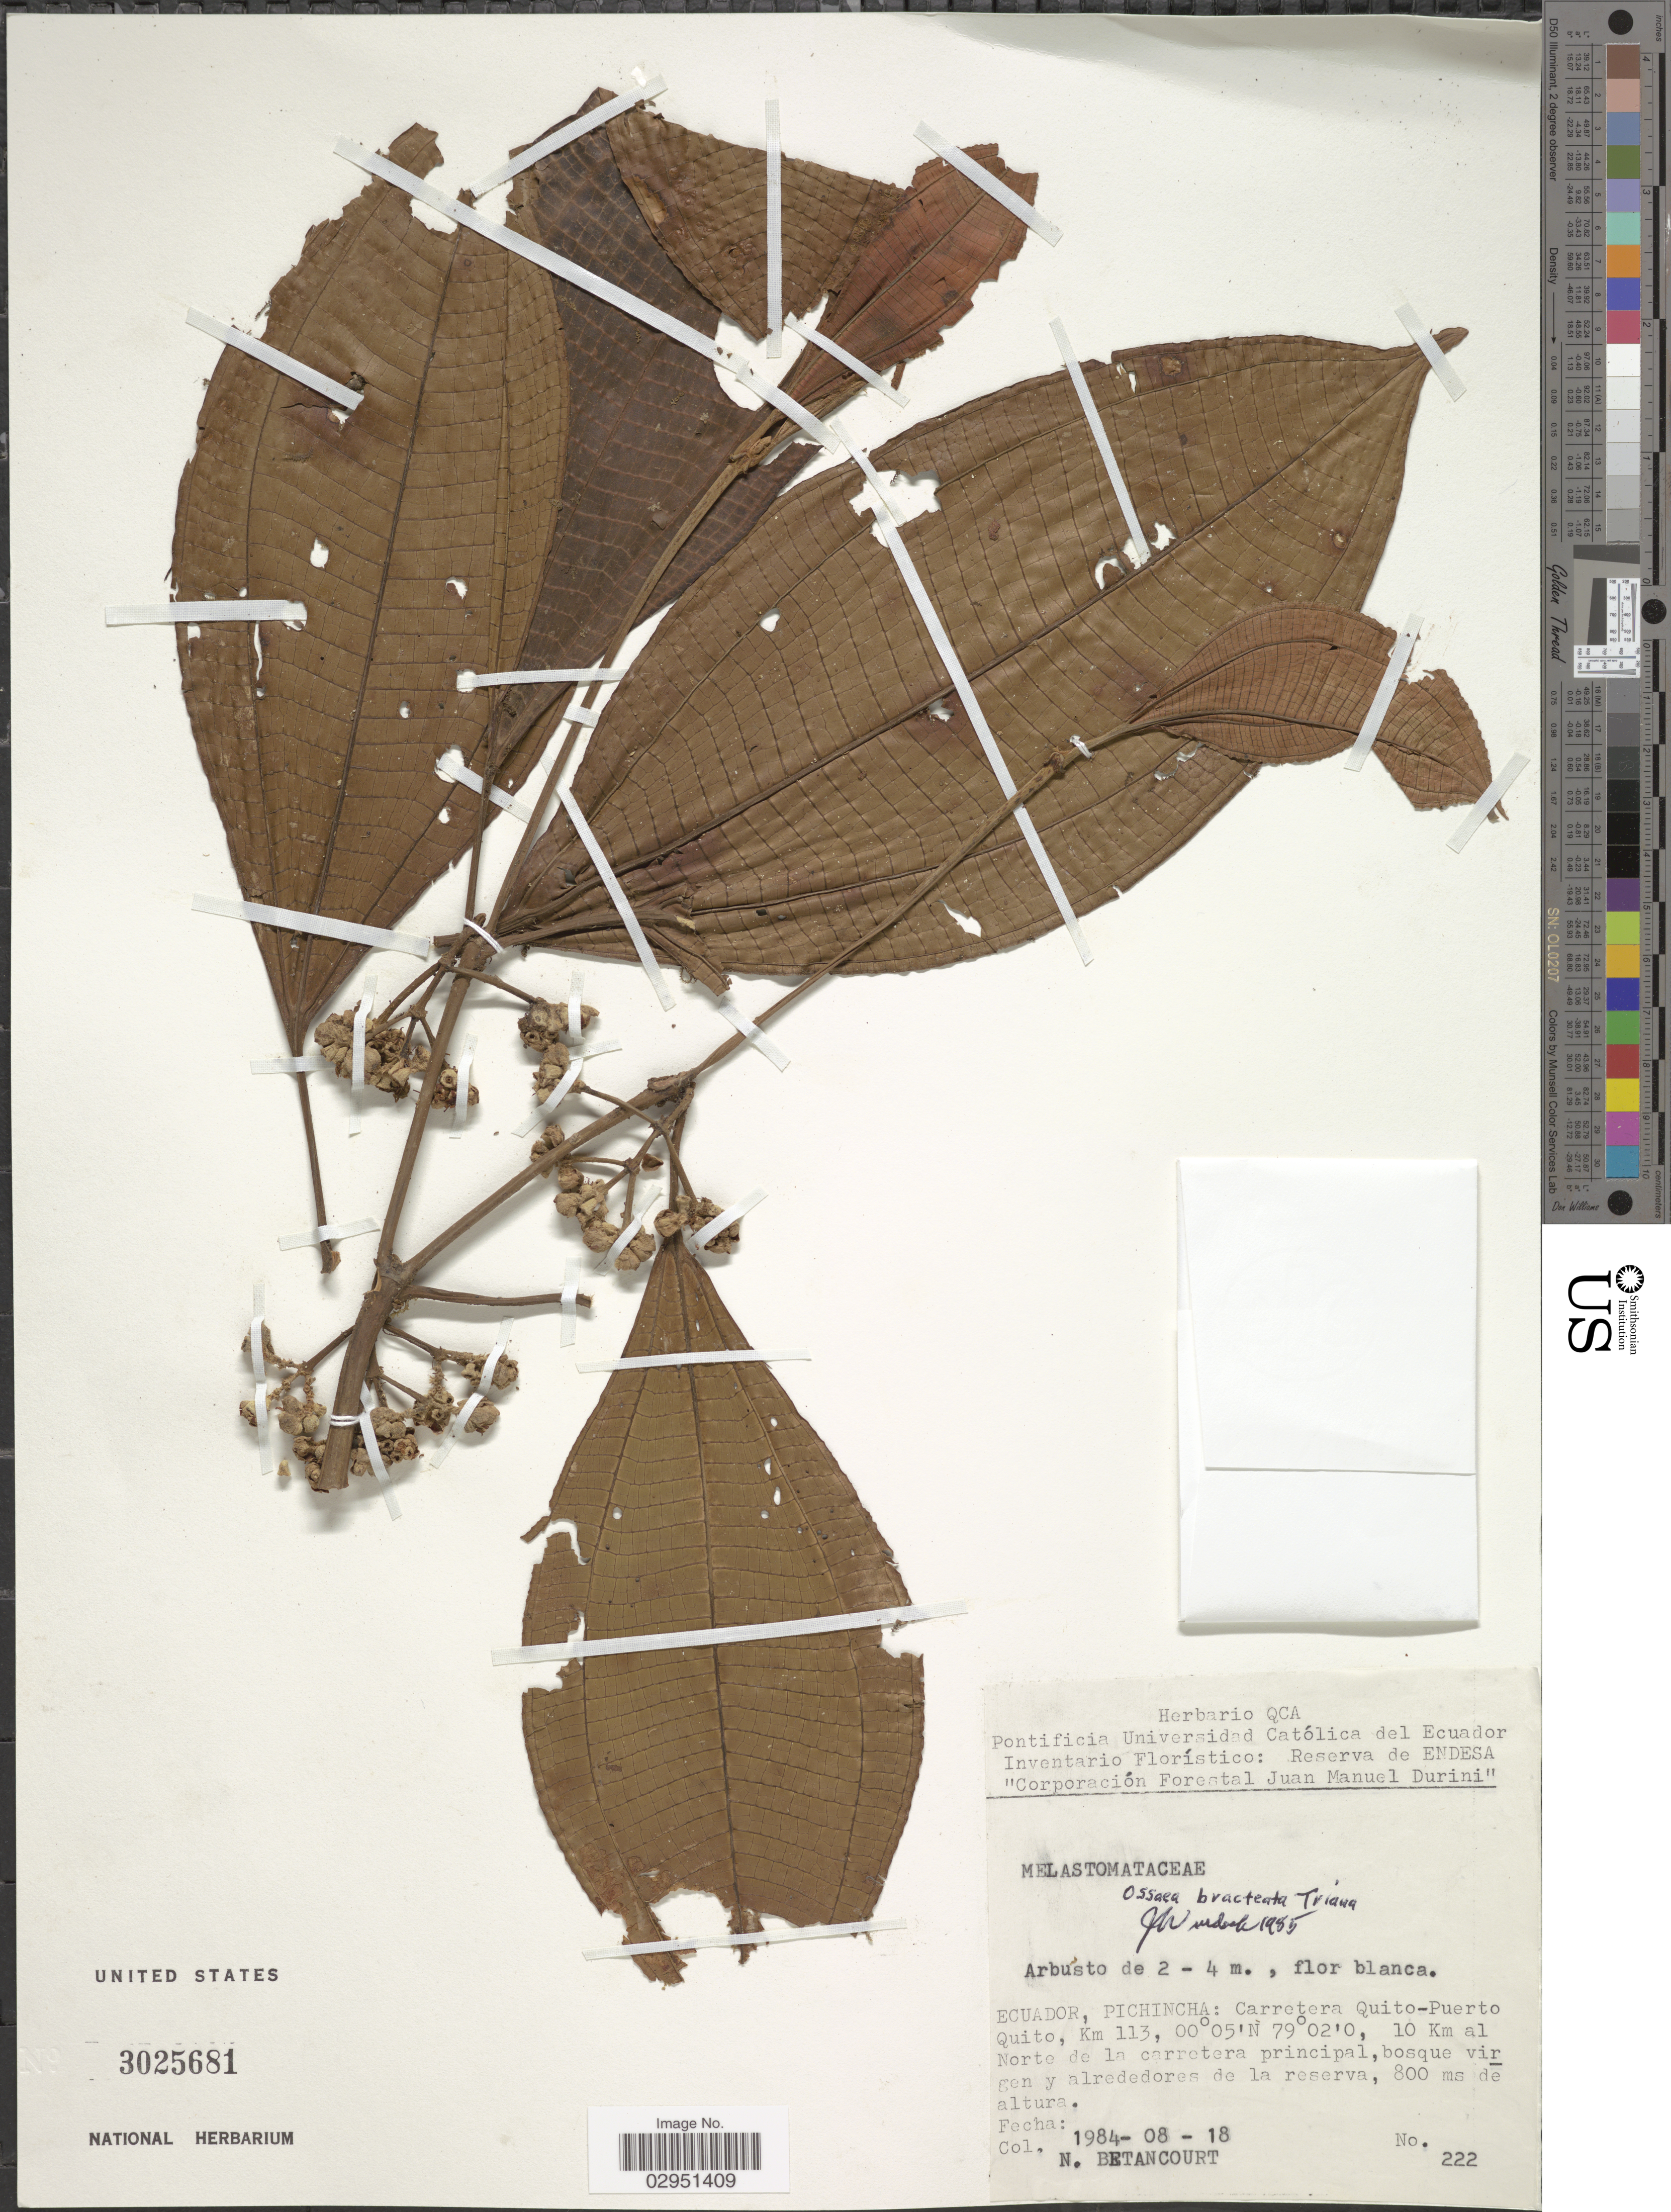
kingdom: Plantae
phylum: Tracheophyta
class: Magnoliopsida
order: Myrtales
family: Melastomataceae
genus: Ossaea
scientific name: Ossaea bracteata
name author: Triana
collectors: N. Betancourt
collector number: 222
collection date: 1984-08-18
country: Ecuador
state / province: Pichincha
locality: Carretera Quito-Puerto Quito, Km 113, 10 Km al Norte de la carretera principal.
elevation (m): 800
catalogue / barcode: US 3025681